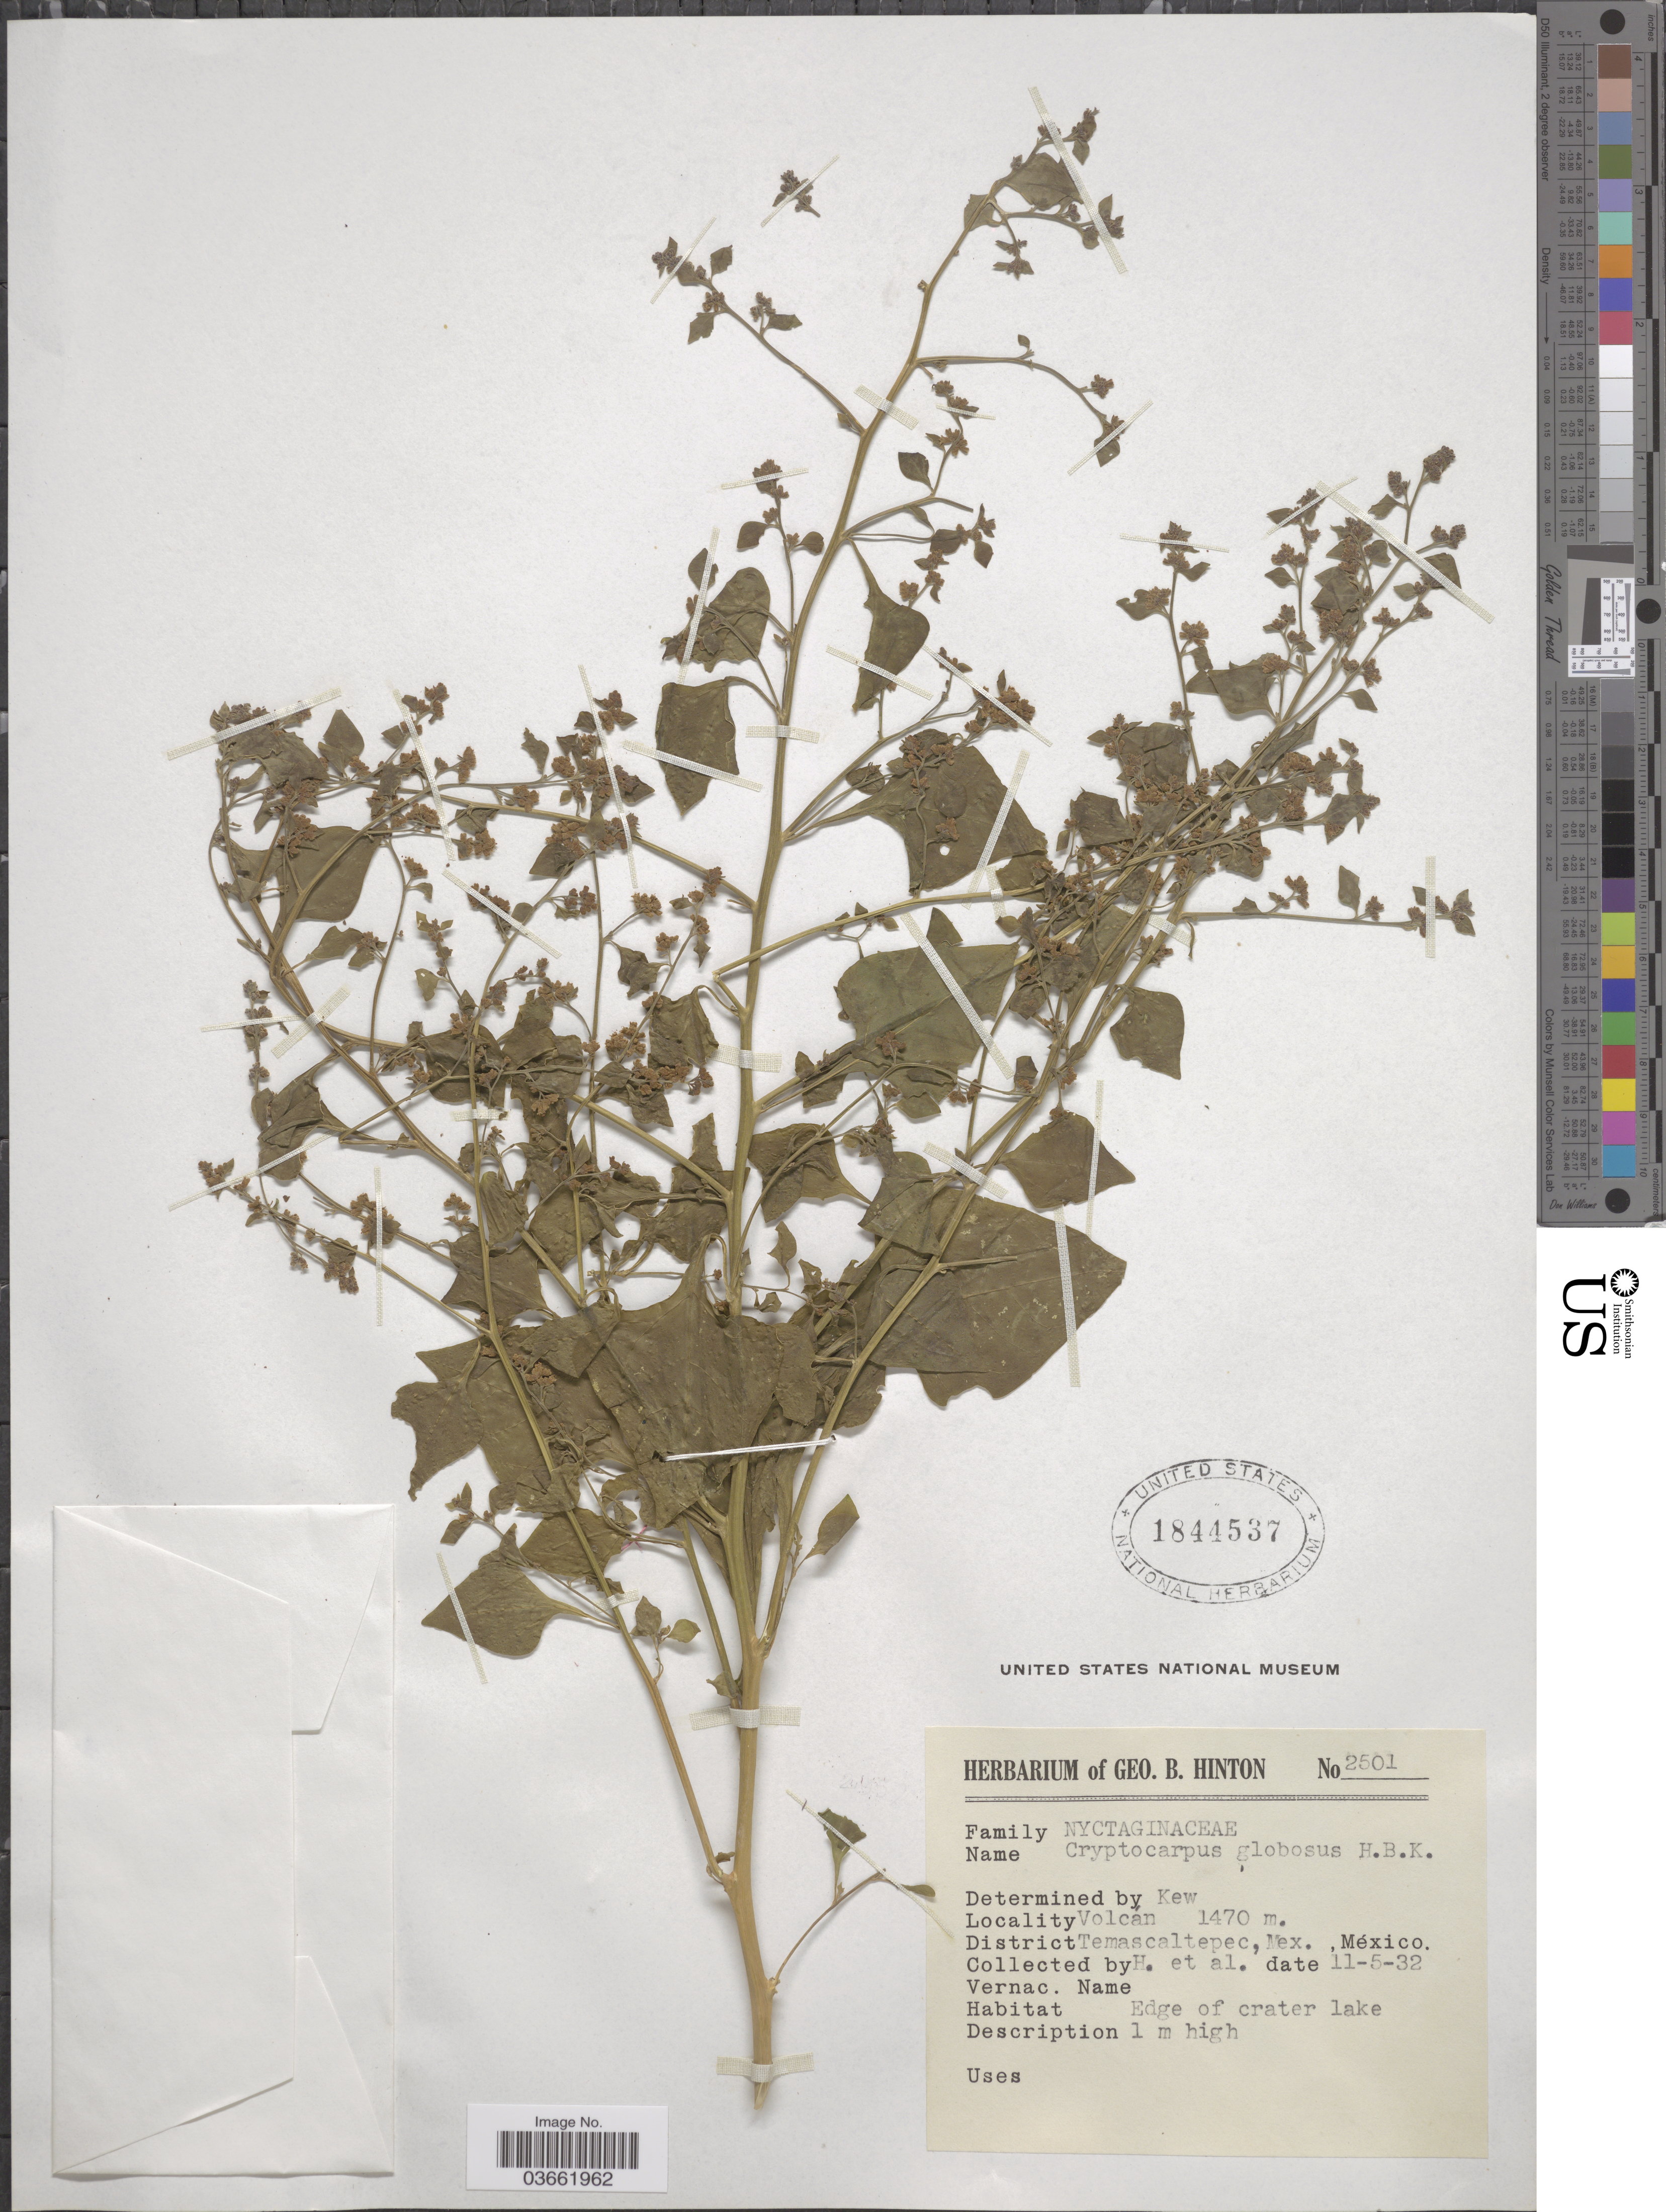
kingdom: Plantae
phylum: Tracheophyta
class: Magnoliopsida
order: Caryophyllales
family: Nyctaginaceae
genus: Cryptocarpus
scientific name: Cryptocarpus globosus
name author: Kunth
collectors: G. B. Hinton & et al.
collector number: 2501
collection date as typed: Transcribed d/m/y: 11/5/32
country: Mexico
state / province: México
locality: Volcan. District Temascaltepec. Edge of crater lake.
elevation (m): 1470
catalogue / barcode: US 1844537